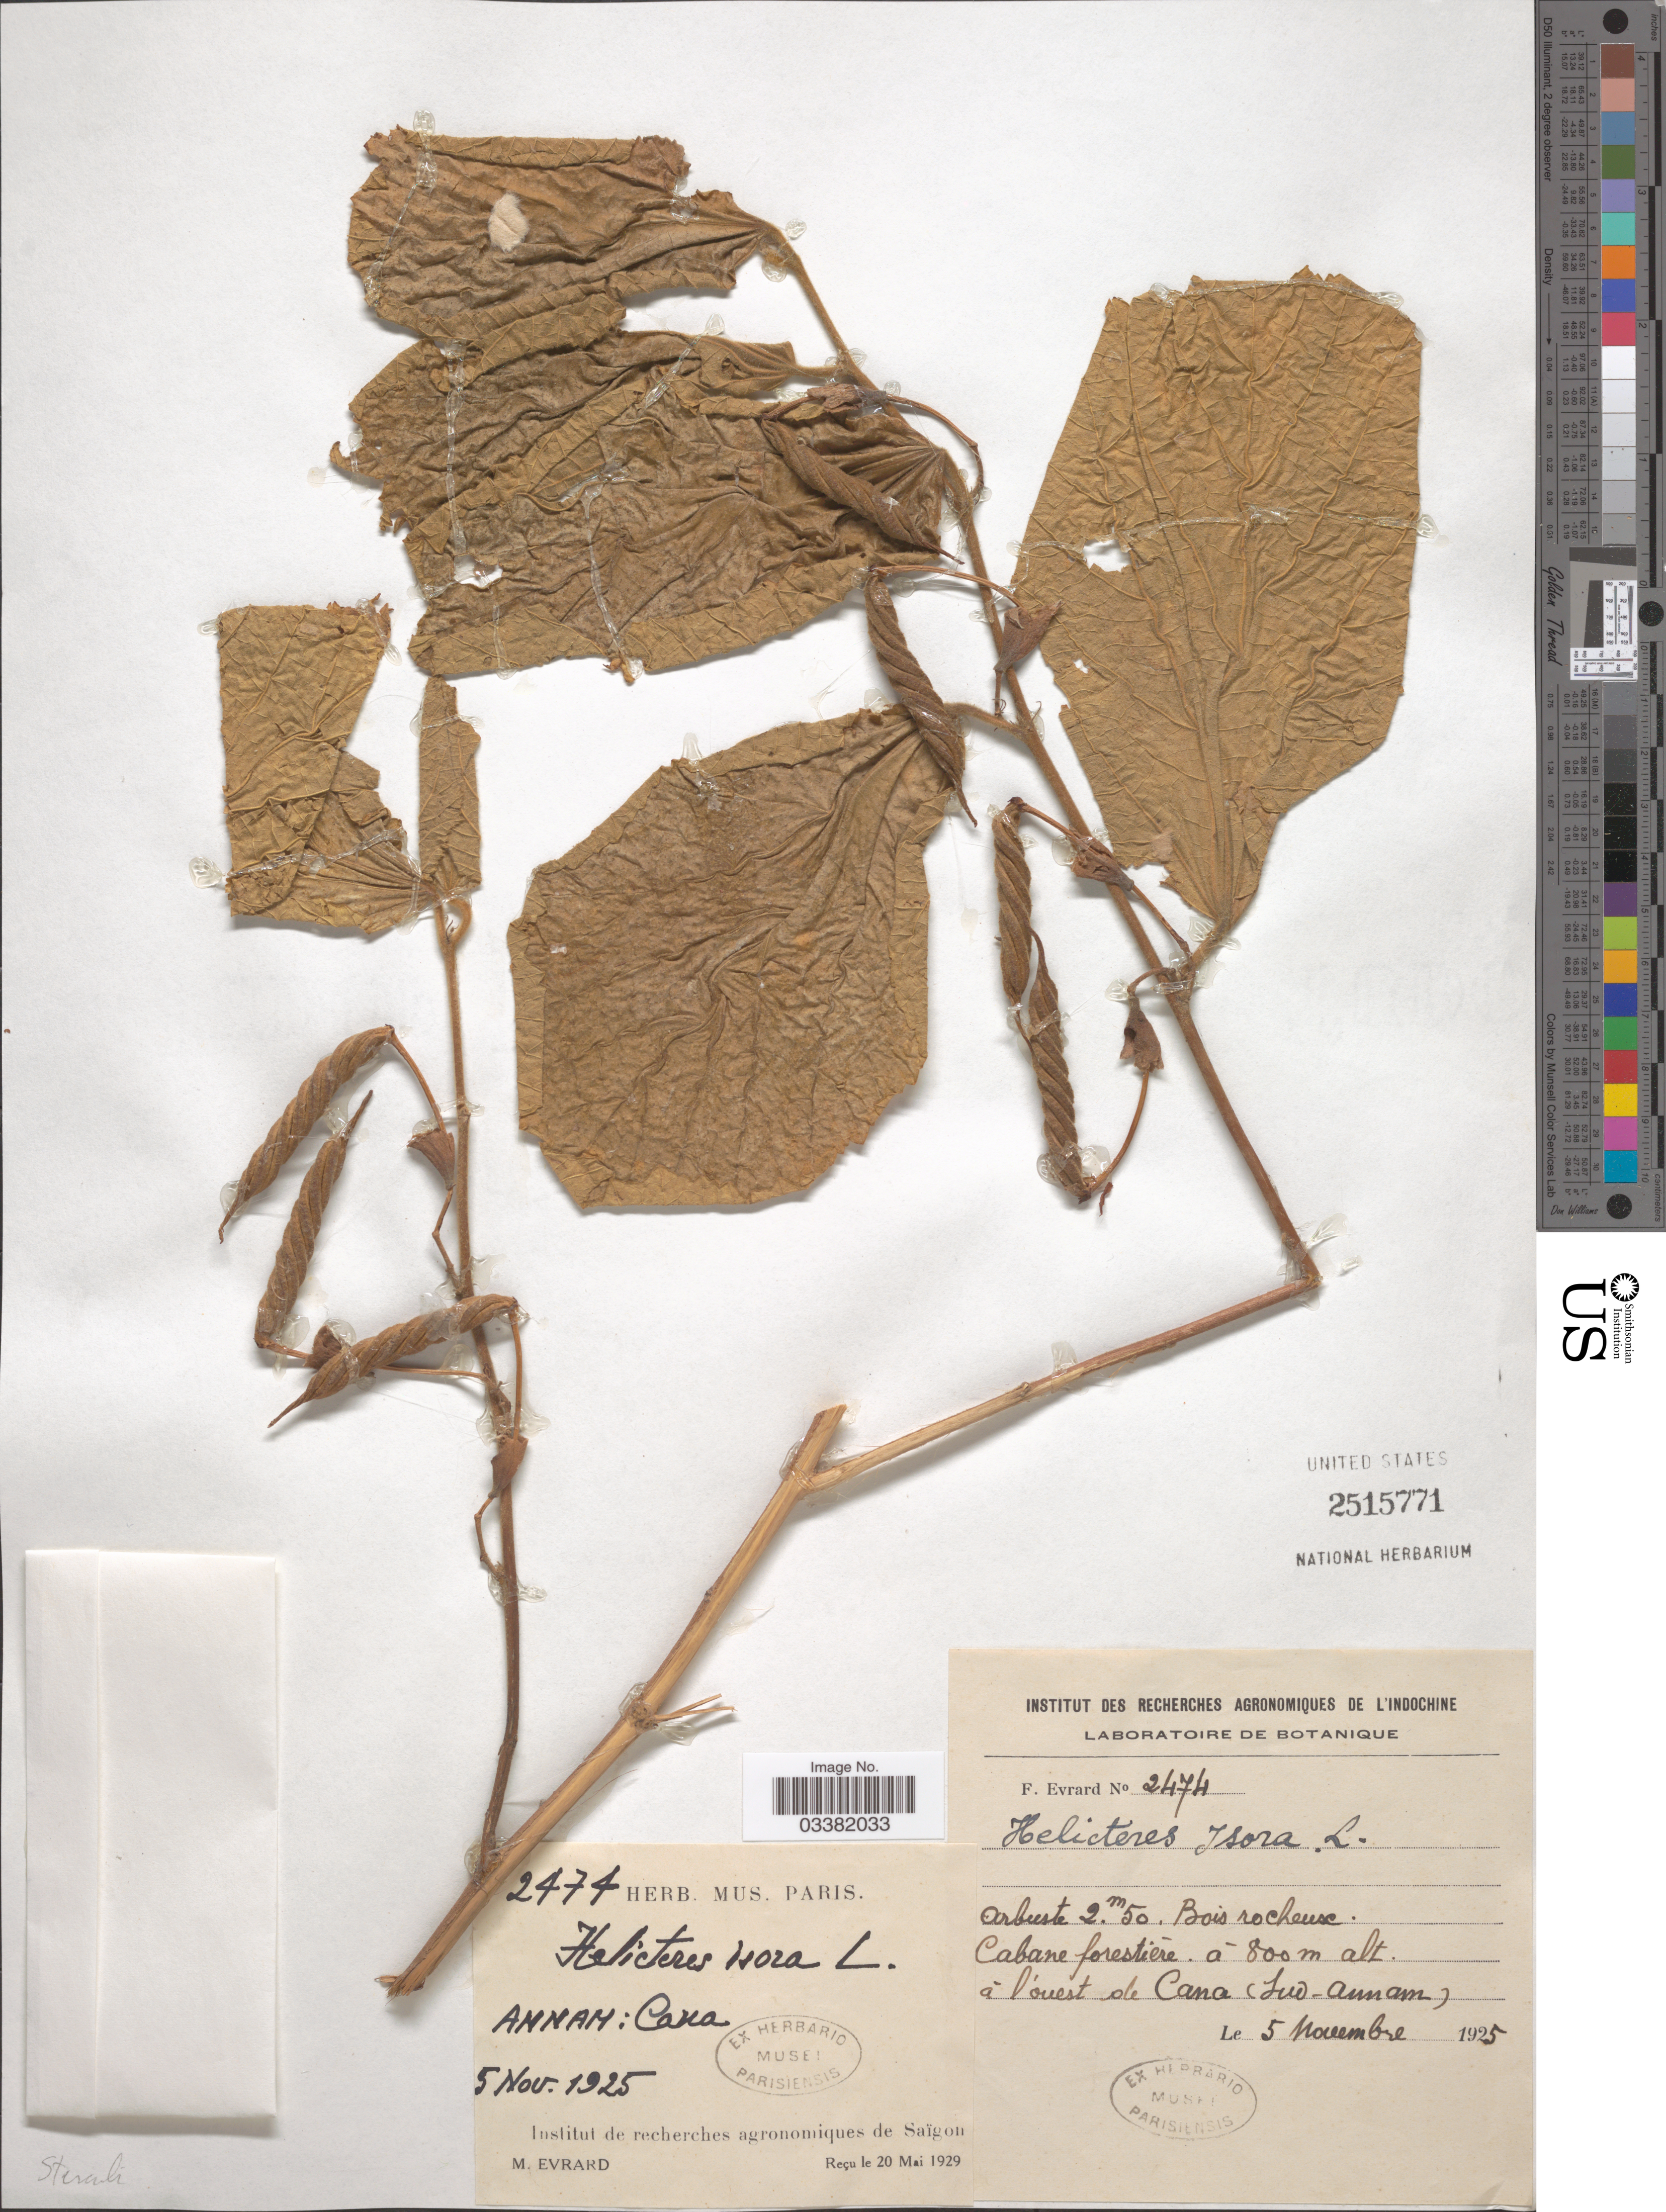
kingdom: Plantae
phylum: Tracheophyta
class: Magnoliopsida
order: Malvales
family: Malvaceae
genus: Helicteres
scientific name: Helicteres isora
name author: L.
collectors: F. Evrard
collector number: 2474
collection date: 1925-11-05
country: Vietnam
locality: Annam: Cana. Institut de recherches agronomiques de Saïgon. [unsure placement] Cabane forestière. á l'ouest de Cana (Sud-Annam).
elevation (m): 800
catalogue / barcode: US 2515771